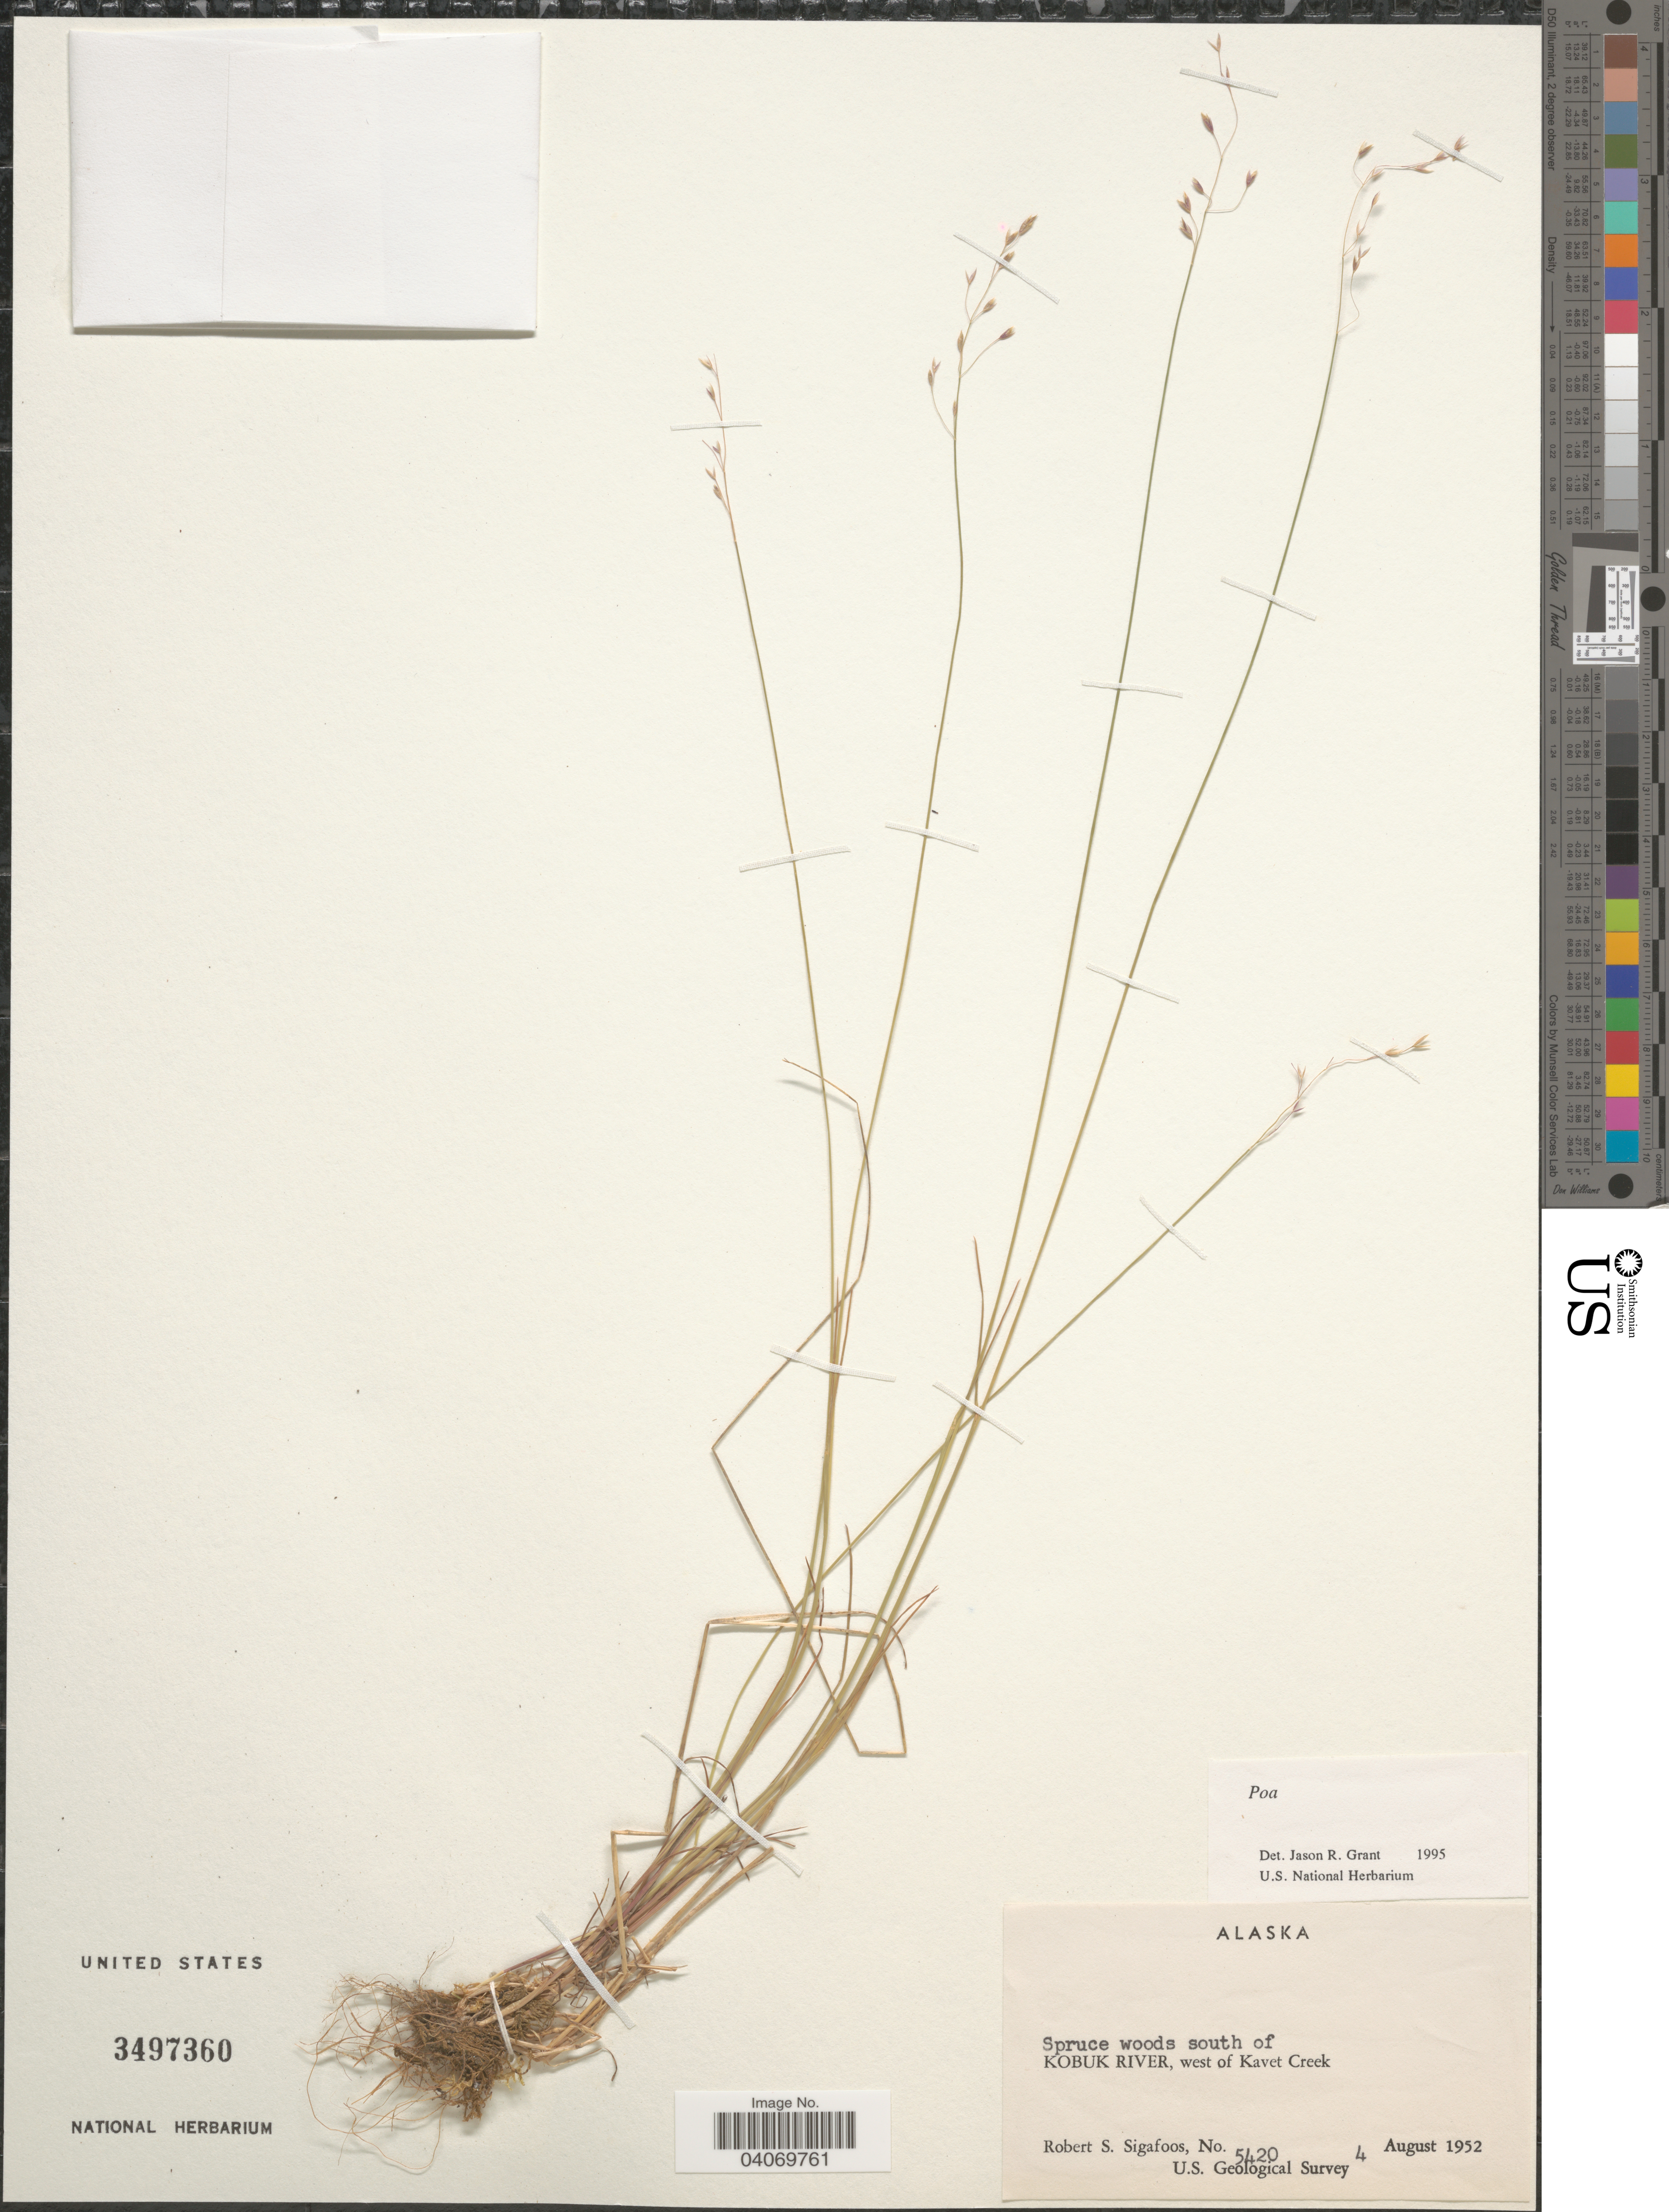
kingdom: Plantae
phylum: Tracheophyta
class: Liliopsida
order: Poales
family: Poaceae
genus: Poa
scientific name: Poa sp.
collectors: R. Sigafoos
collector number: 5420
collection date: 1952-08-04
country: United States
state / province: Alaska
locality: Spruce woods south of Kobuk River, west of Kavet Creek. U.S. Geological Survey.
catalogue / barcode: US 3497360